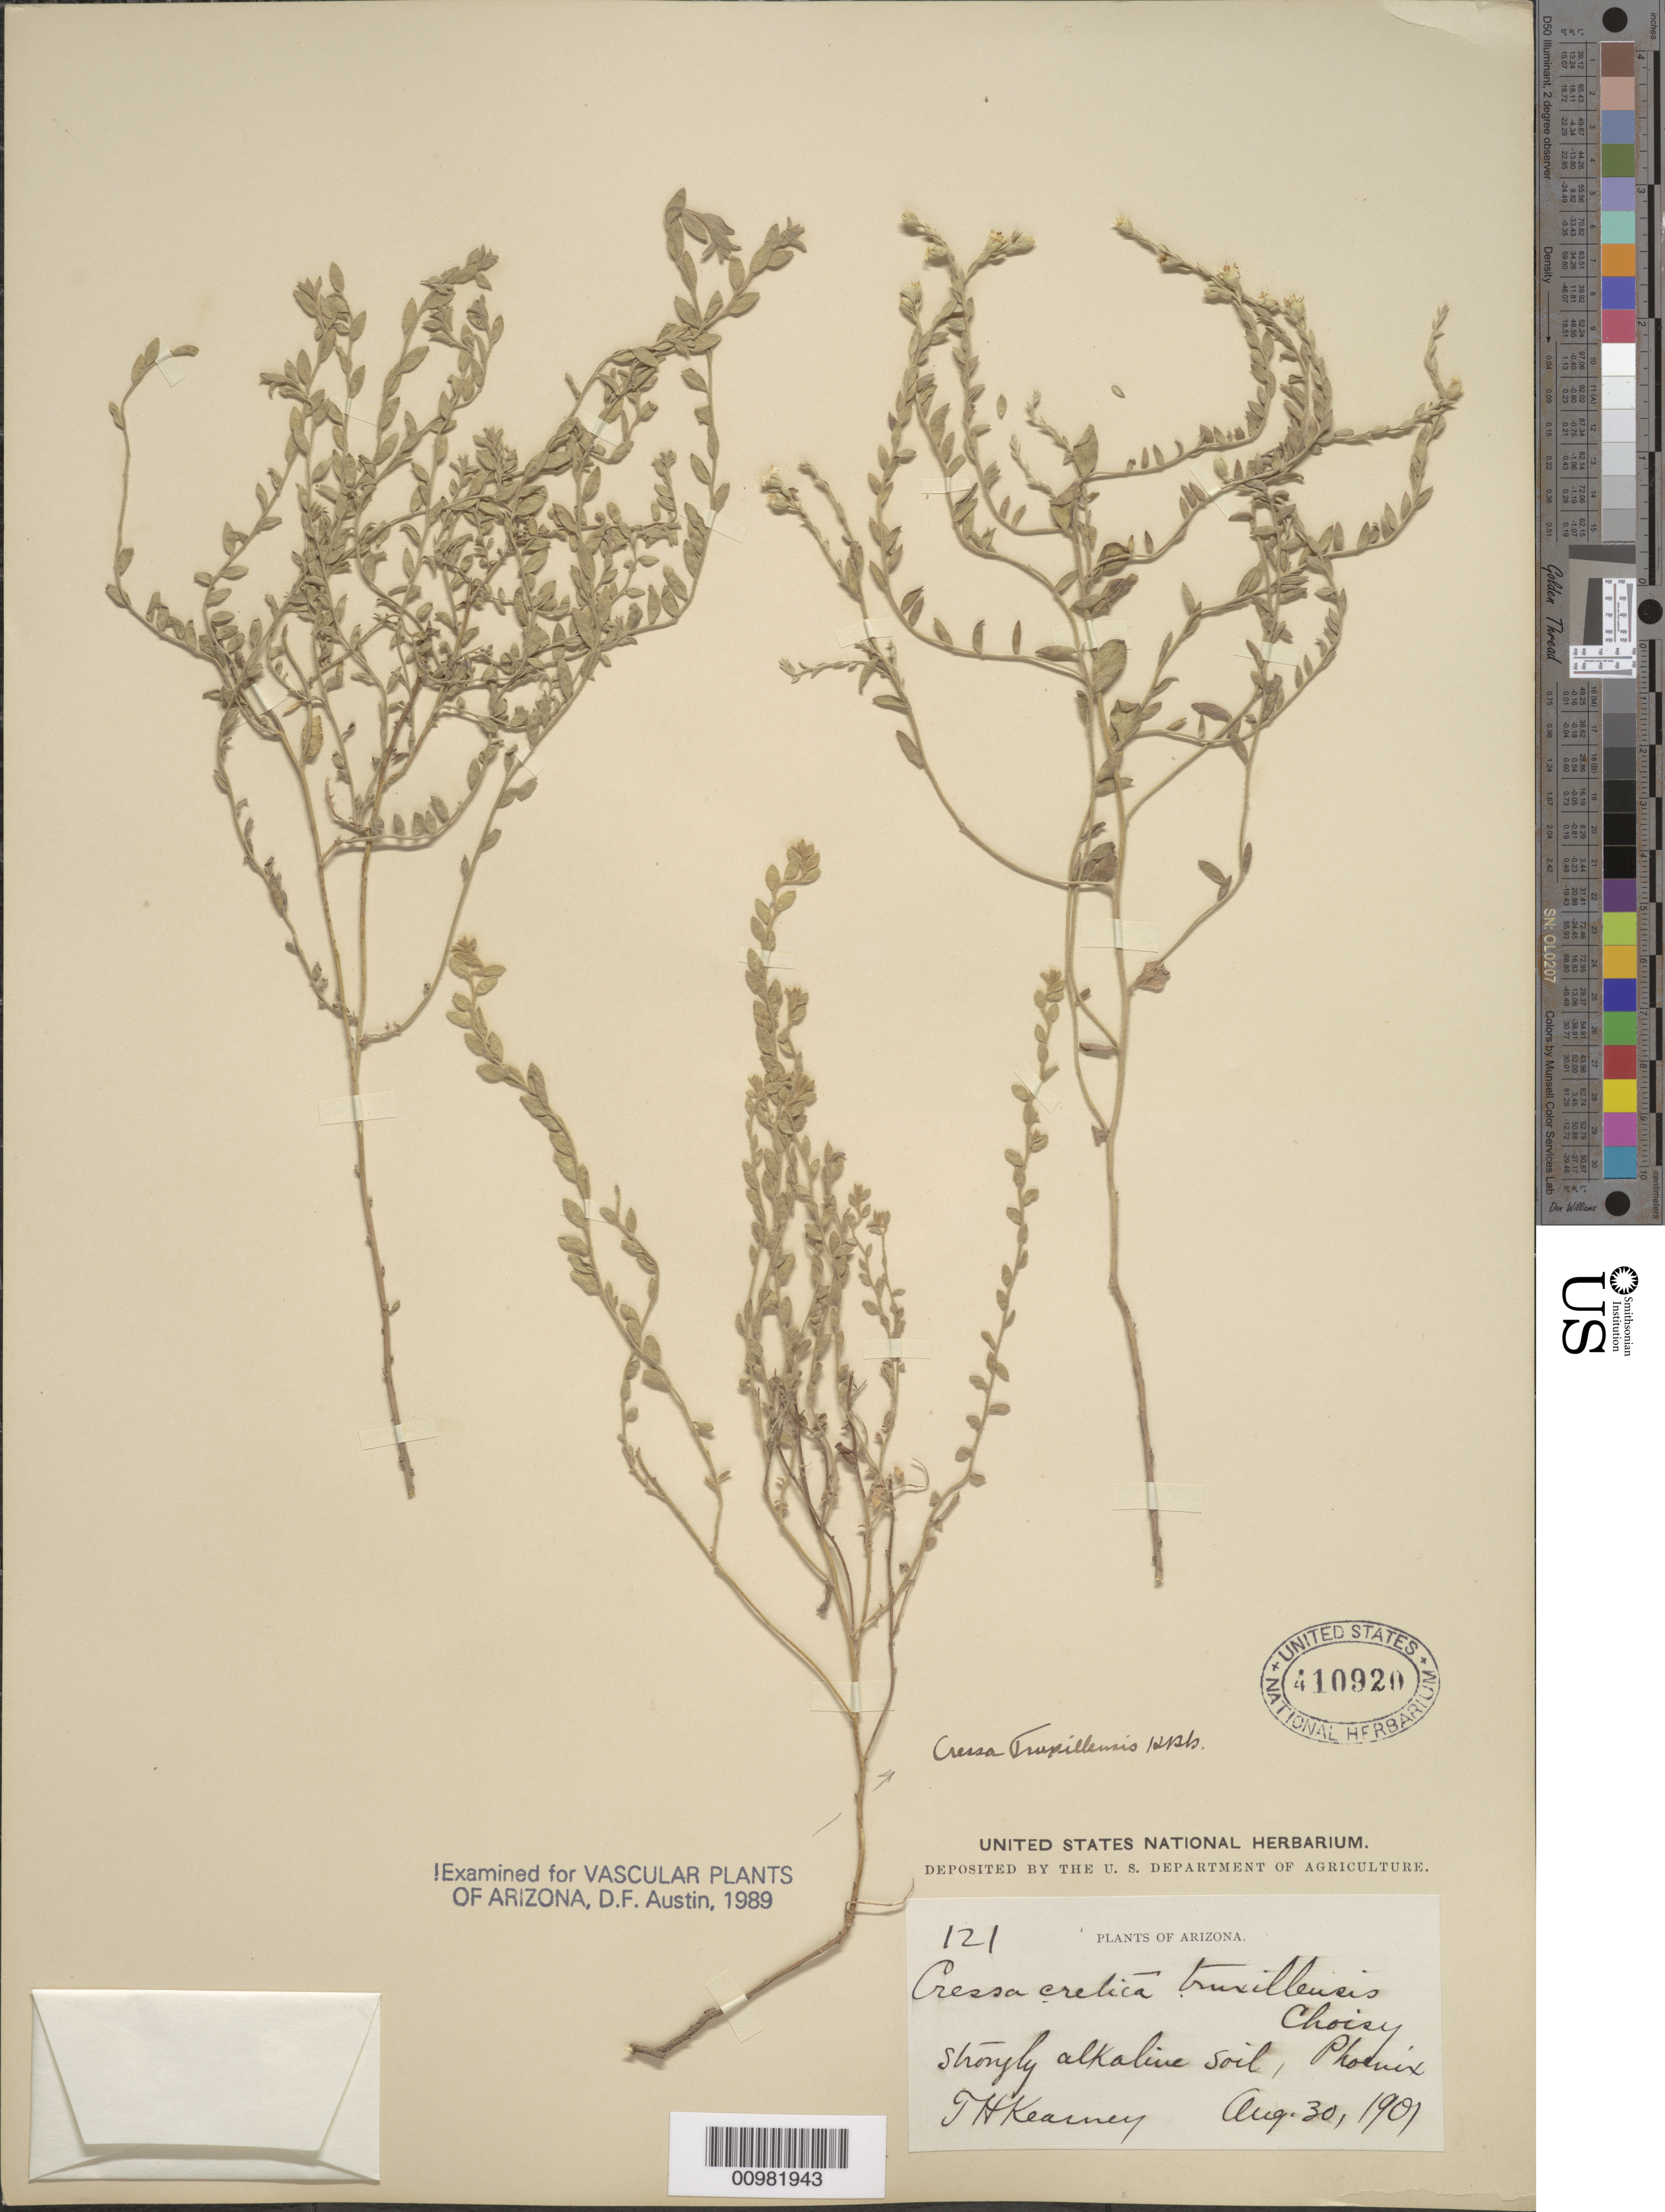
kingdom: Plantae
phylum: Tracheophyta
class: Magnoliopsida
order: Solanales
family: Convolvulaceae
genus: Cressa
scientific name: Cressa truxillensis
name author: Kunth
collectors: T. H. Kearney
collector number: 121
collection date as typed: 30 Aug 1901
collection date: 1901-08-30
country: United States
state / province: Arizona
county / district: Maricopa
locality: Phoenix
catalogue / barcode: US 410920